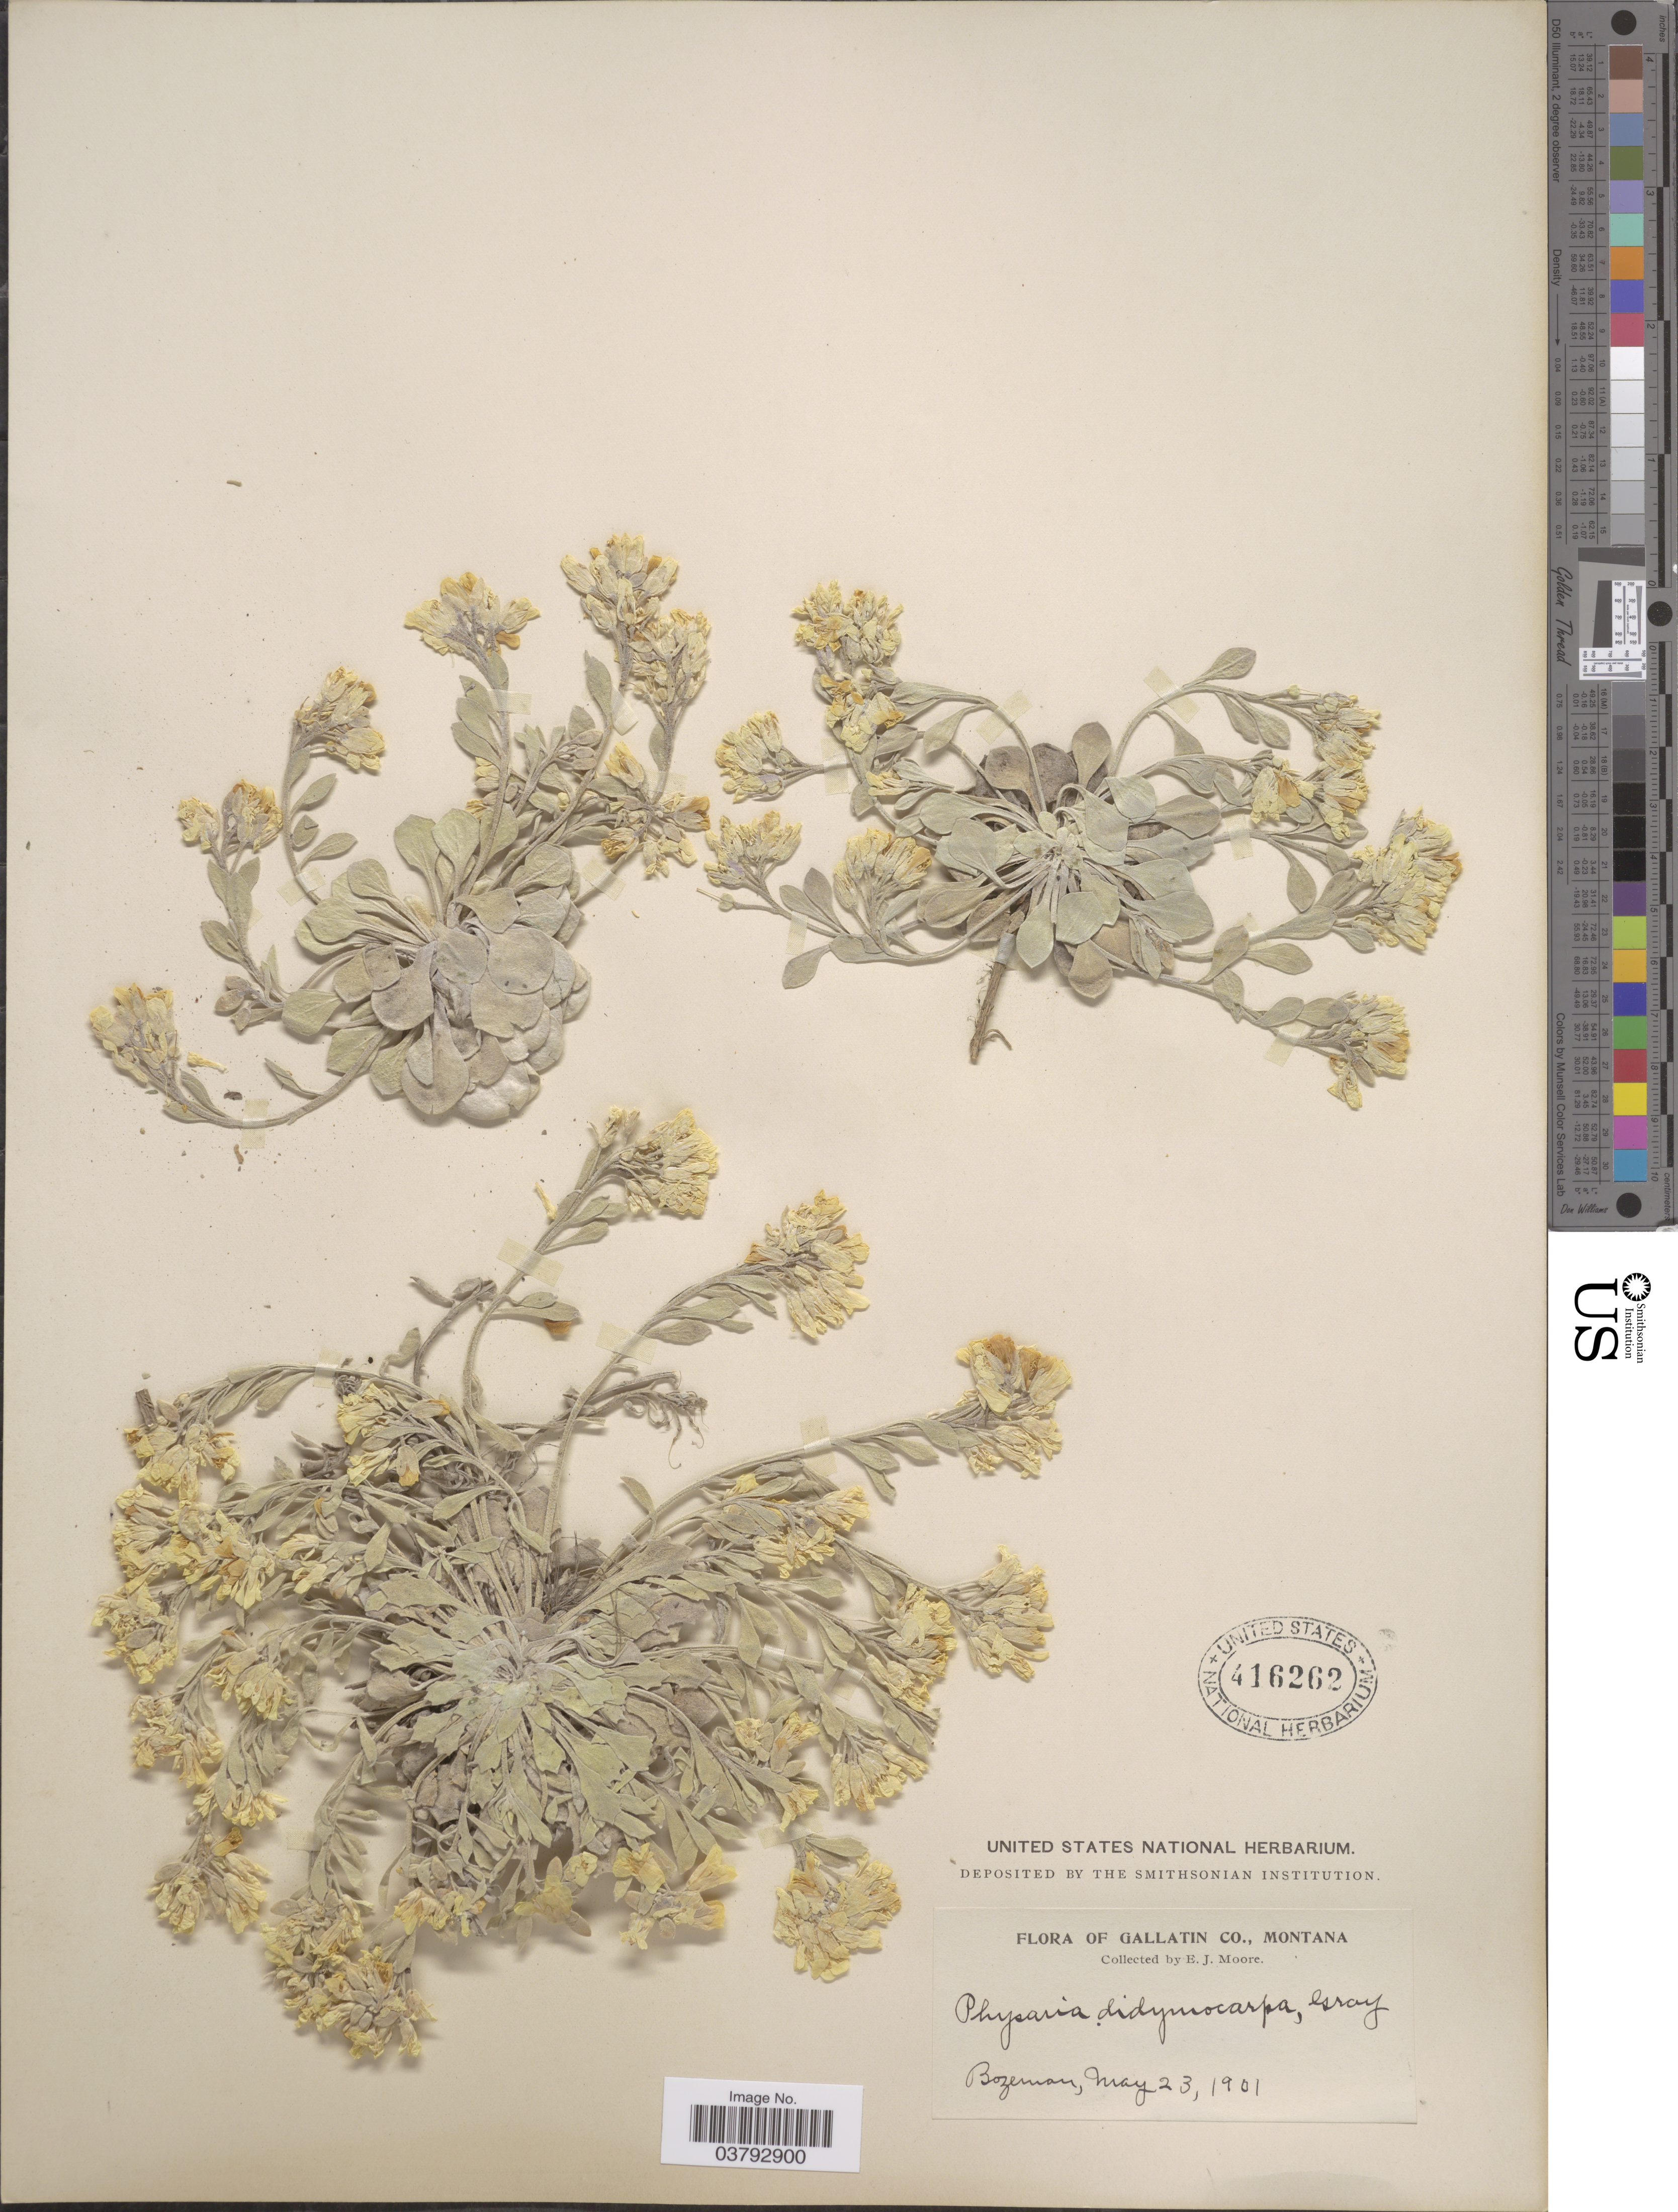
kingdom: Plantae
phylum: Tracheophyta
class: Magnoliopsida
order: Brassicales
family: Brassicaceae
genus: Physaria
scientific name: Physaria didymocarpa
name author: (Hook.) A. Gray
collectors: E. Moore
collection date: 1901-05-23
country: United States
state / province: Montana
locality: Gallatin Co. Bozeman.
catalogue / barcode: US 416262